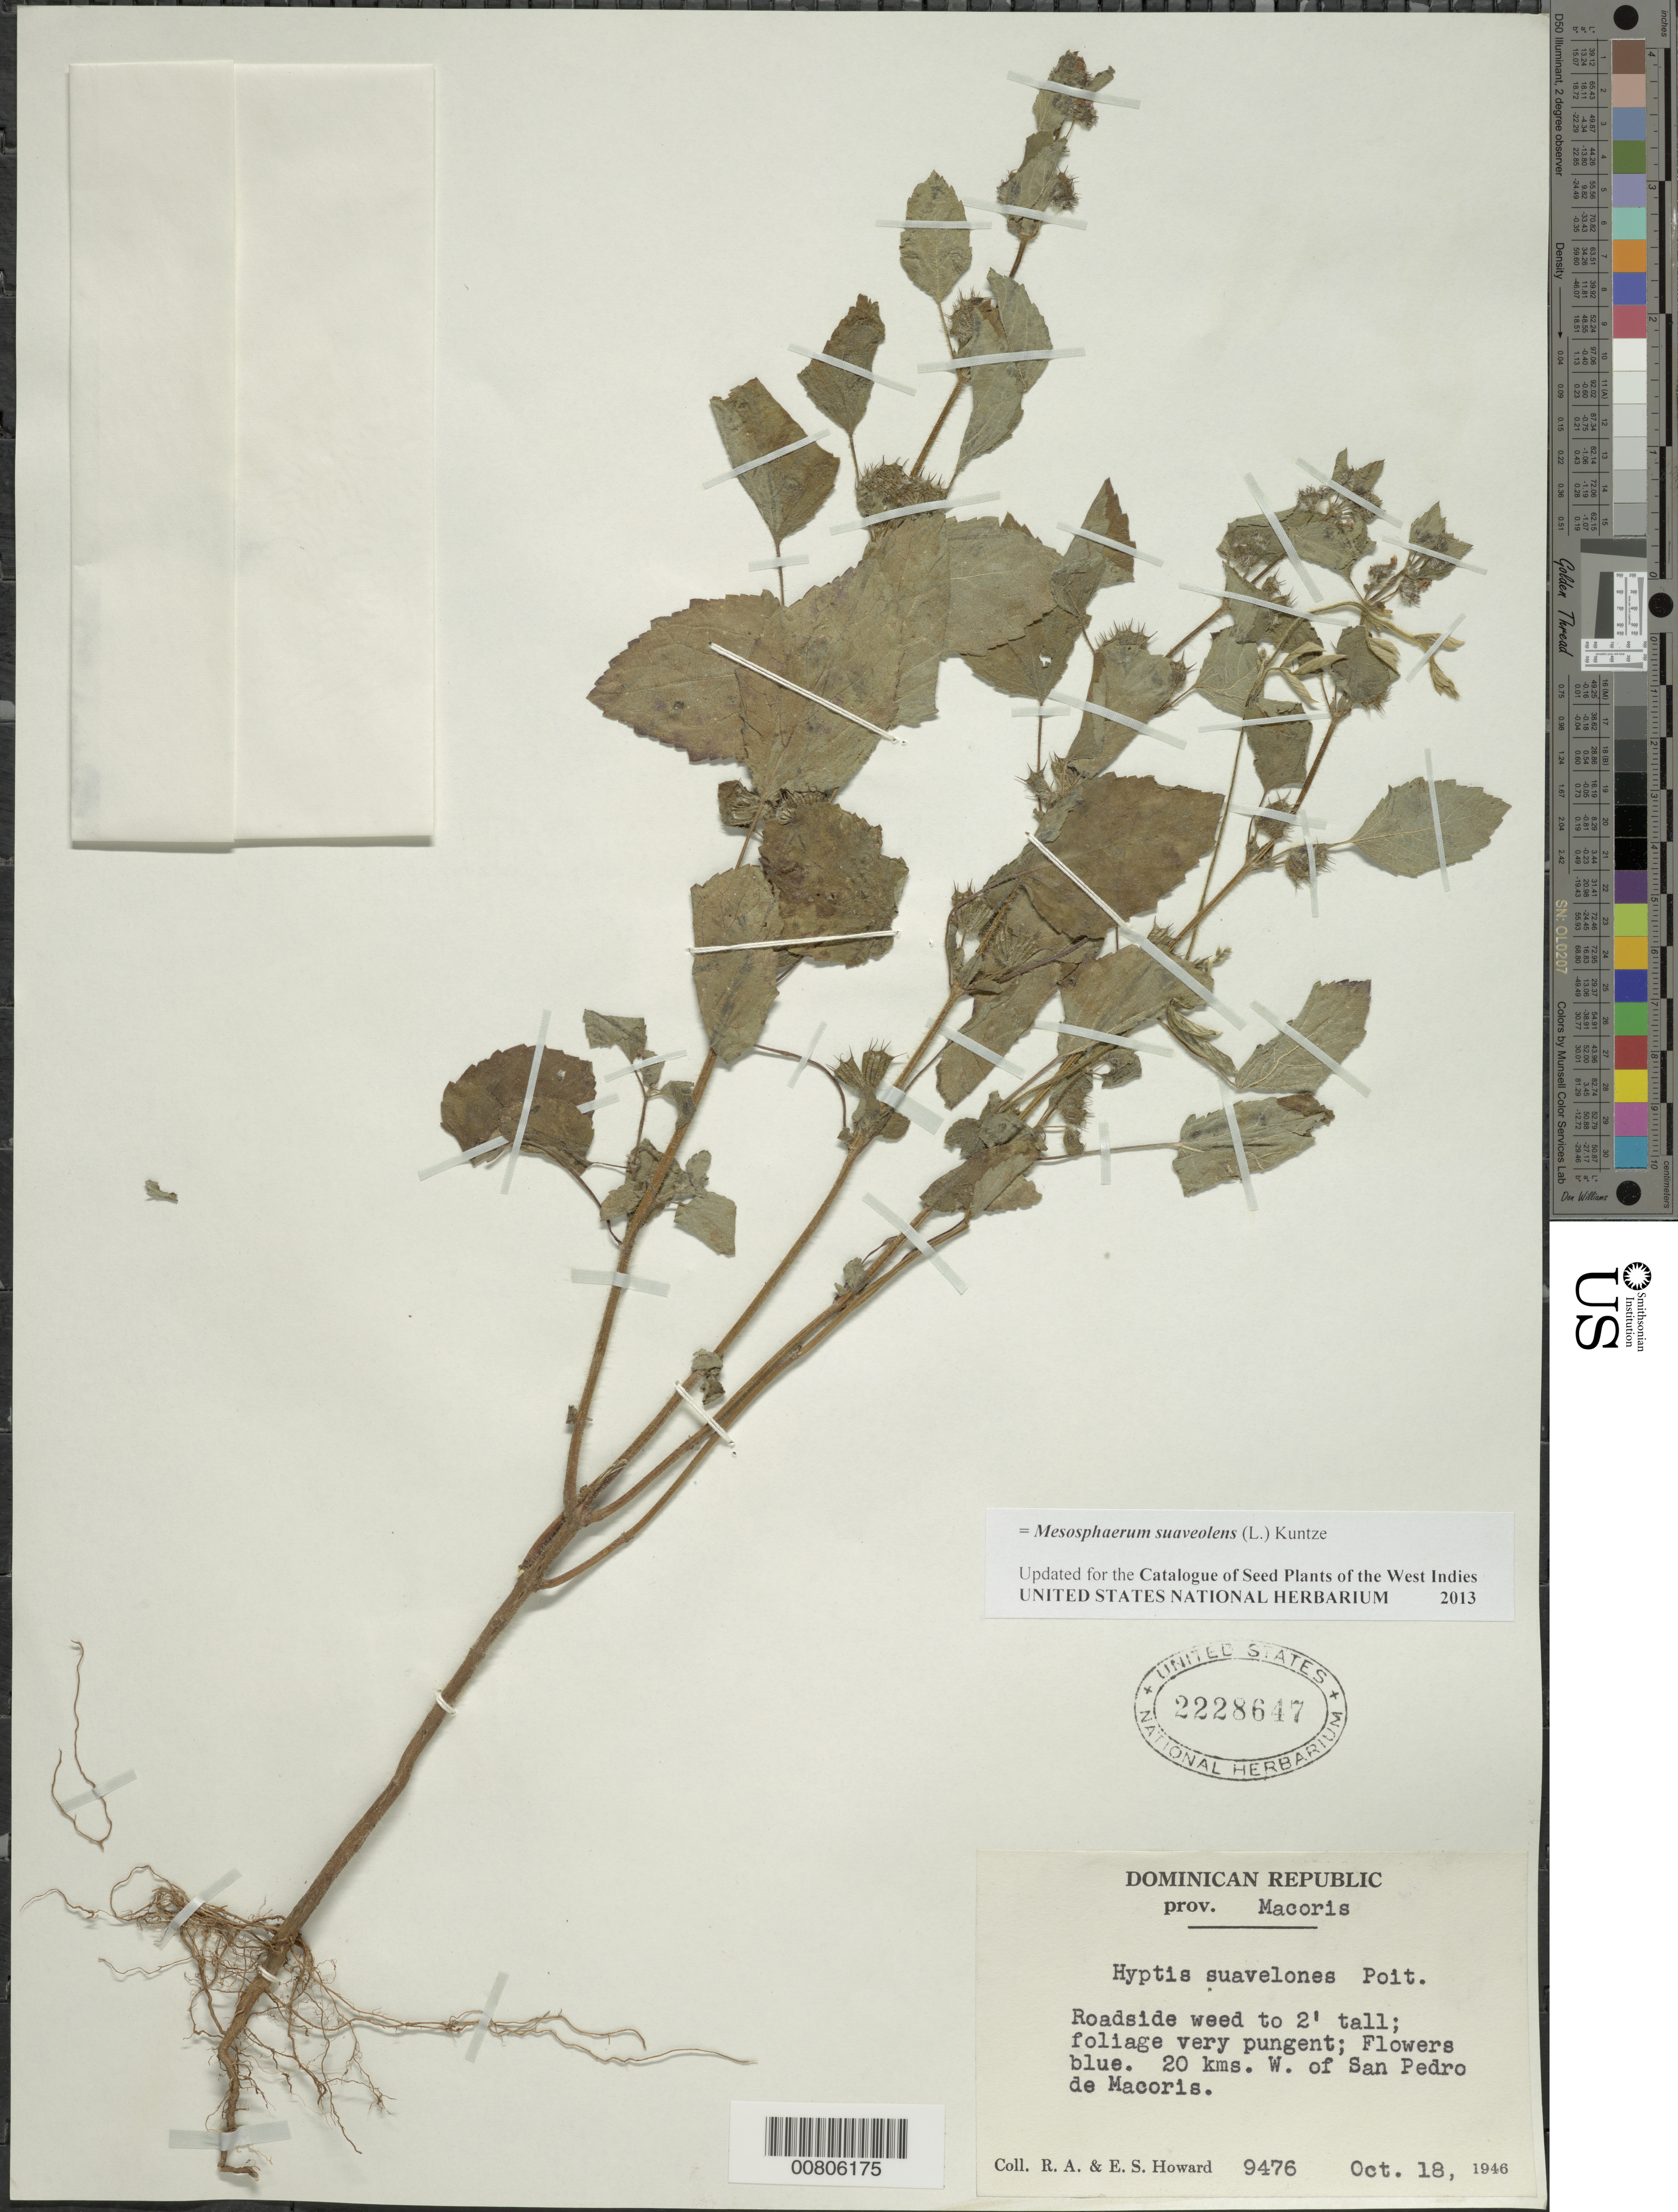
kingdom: Plantae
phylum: Tracheophyta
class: Magnoliopsida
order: Lamiales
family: Lamiaceae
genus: Mesosphaerum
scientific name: Mesosphaerum suaveolens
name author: (L.) Kuntze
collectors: R. A. Howard & E. S. Howard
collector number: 9476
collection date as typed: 18 Oct 1946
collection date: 1946-10-18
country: Dominican Republic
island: Hispaniola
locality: Province Macoris, 20 kms. W. of San Pedro de Macoris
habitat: Roadside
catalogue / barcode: US 2228647